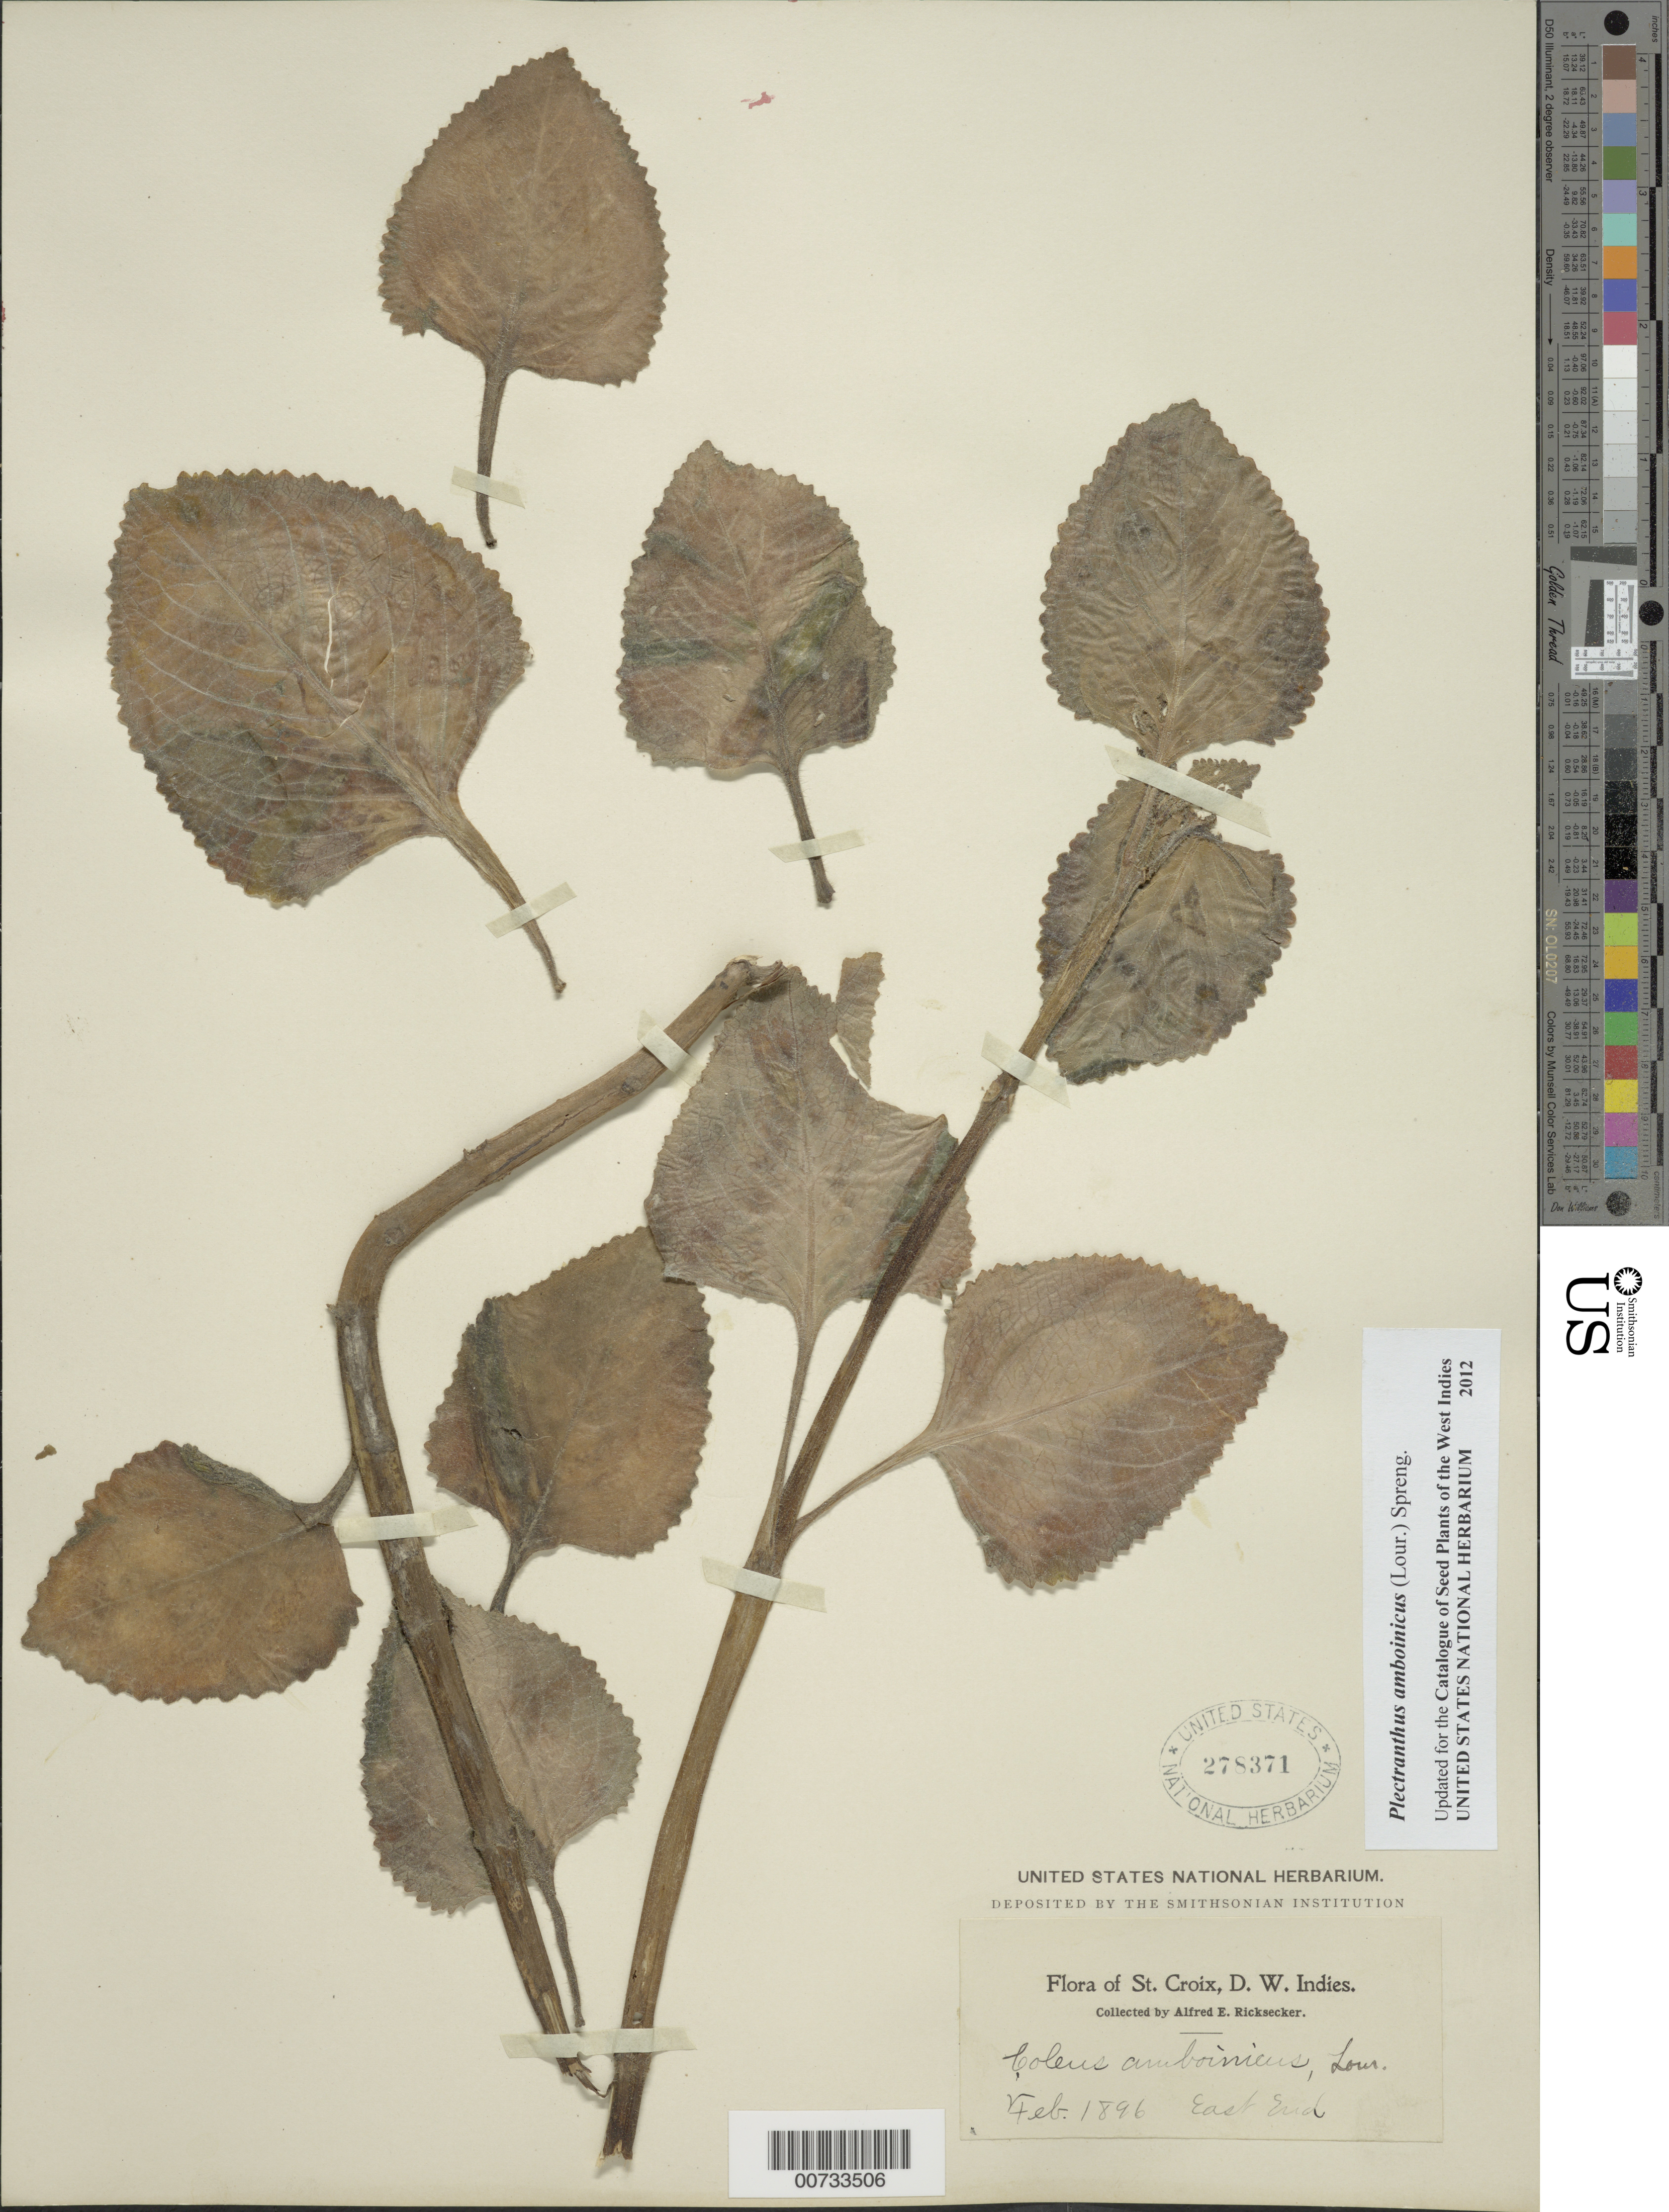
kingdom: Plantae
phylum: Tracheophyta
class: Magnoliopsida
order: Lamiales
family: Lamiaceae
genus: Plectranthus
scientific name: Plectranthus amboinicus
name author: (Lour.) Spreng.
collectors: A. E. Ricksecker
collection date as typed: Feb 1896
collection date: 1896-02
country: U.S. Virgin Islands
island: St. Croix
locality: St. Croix, East End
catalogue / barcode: US 278371